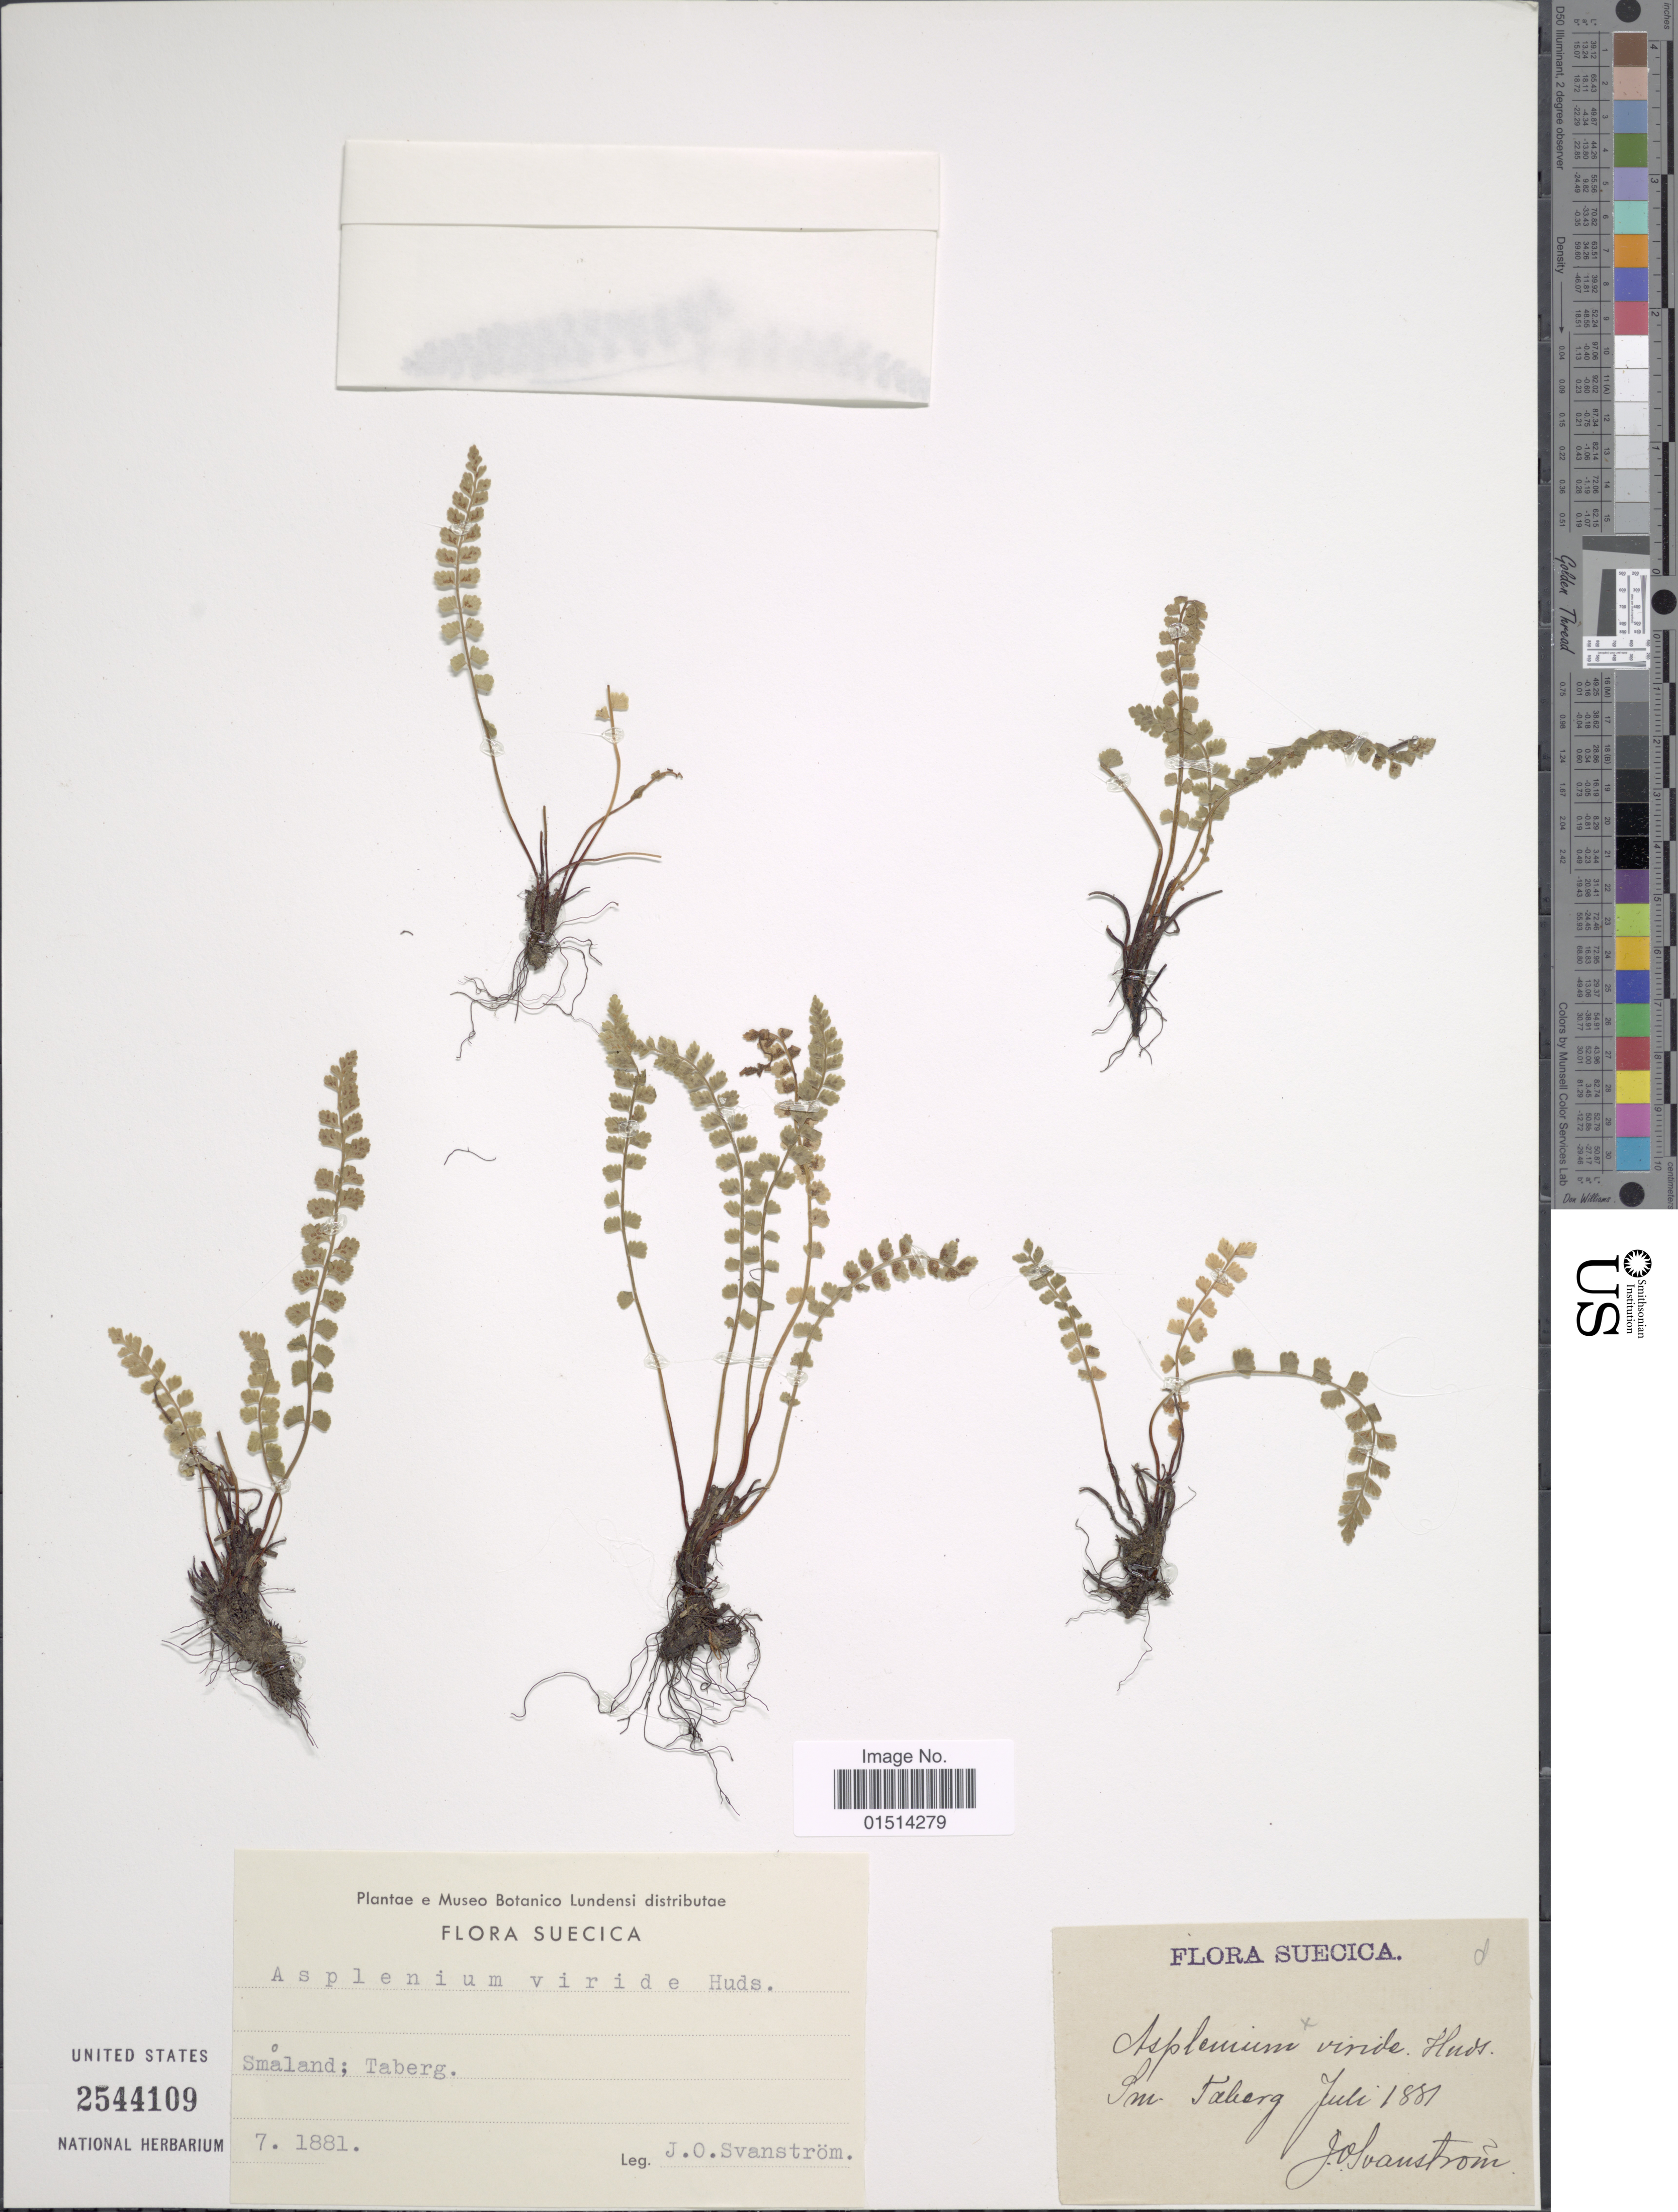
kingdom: Plantae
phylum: Tracheophyta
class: Polypodiopsida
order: Polypodiales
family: Aspleniaceae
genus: Asplenium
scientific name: Asplenium viride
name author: Huds.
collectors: J. Johanstrom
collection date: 1881-07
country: Sweden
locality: Suecica, Smaland; Taberg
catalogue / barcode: US 2544109